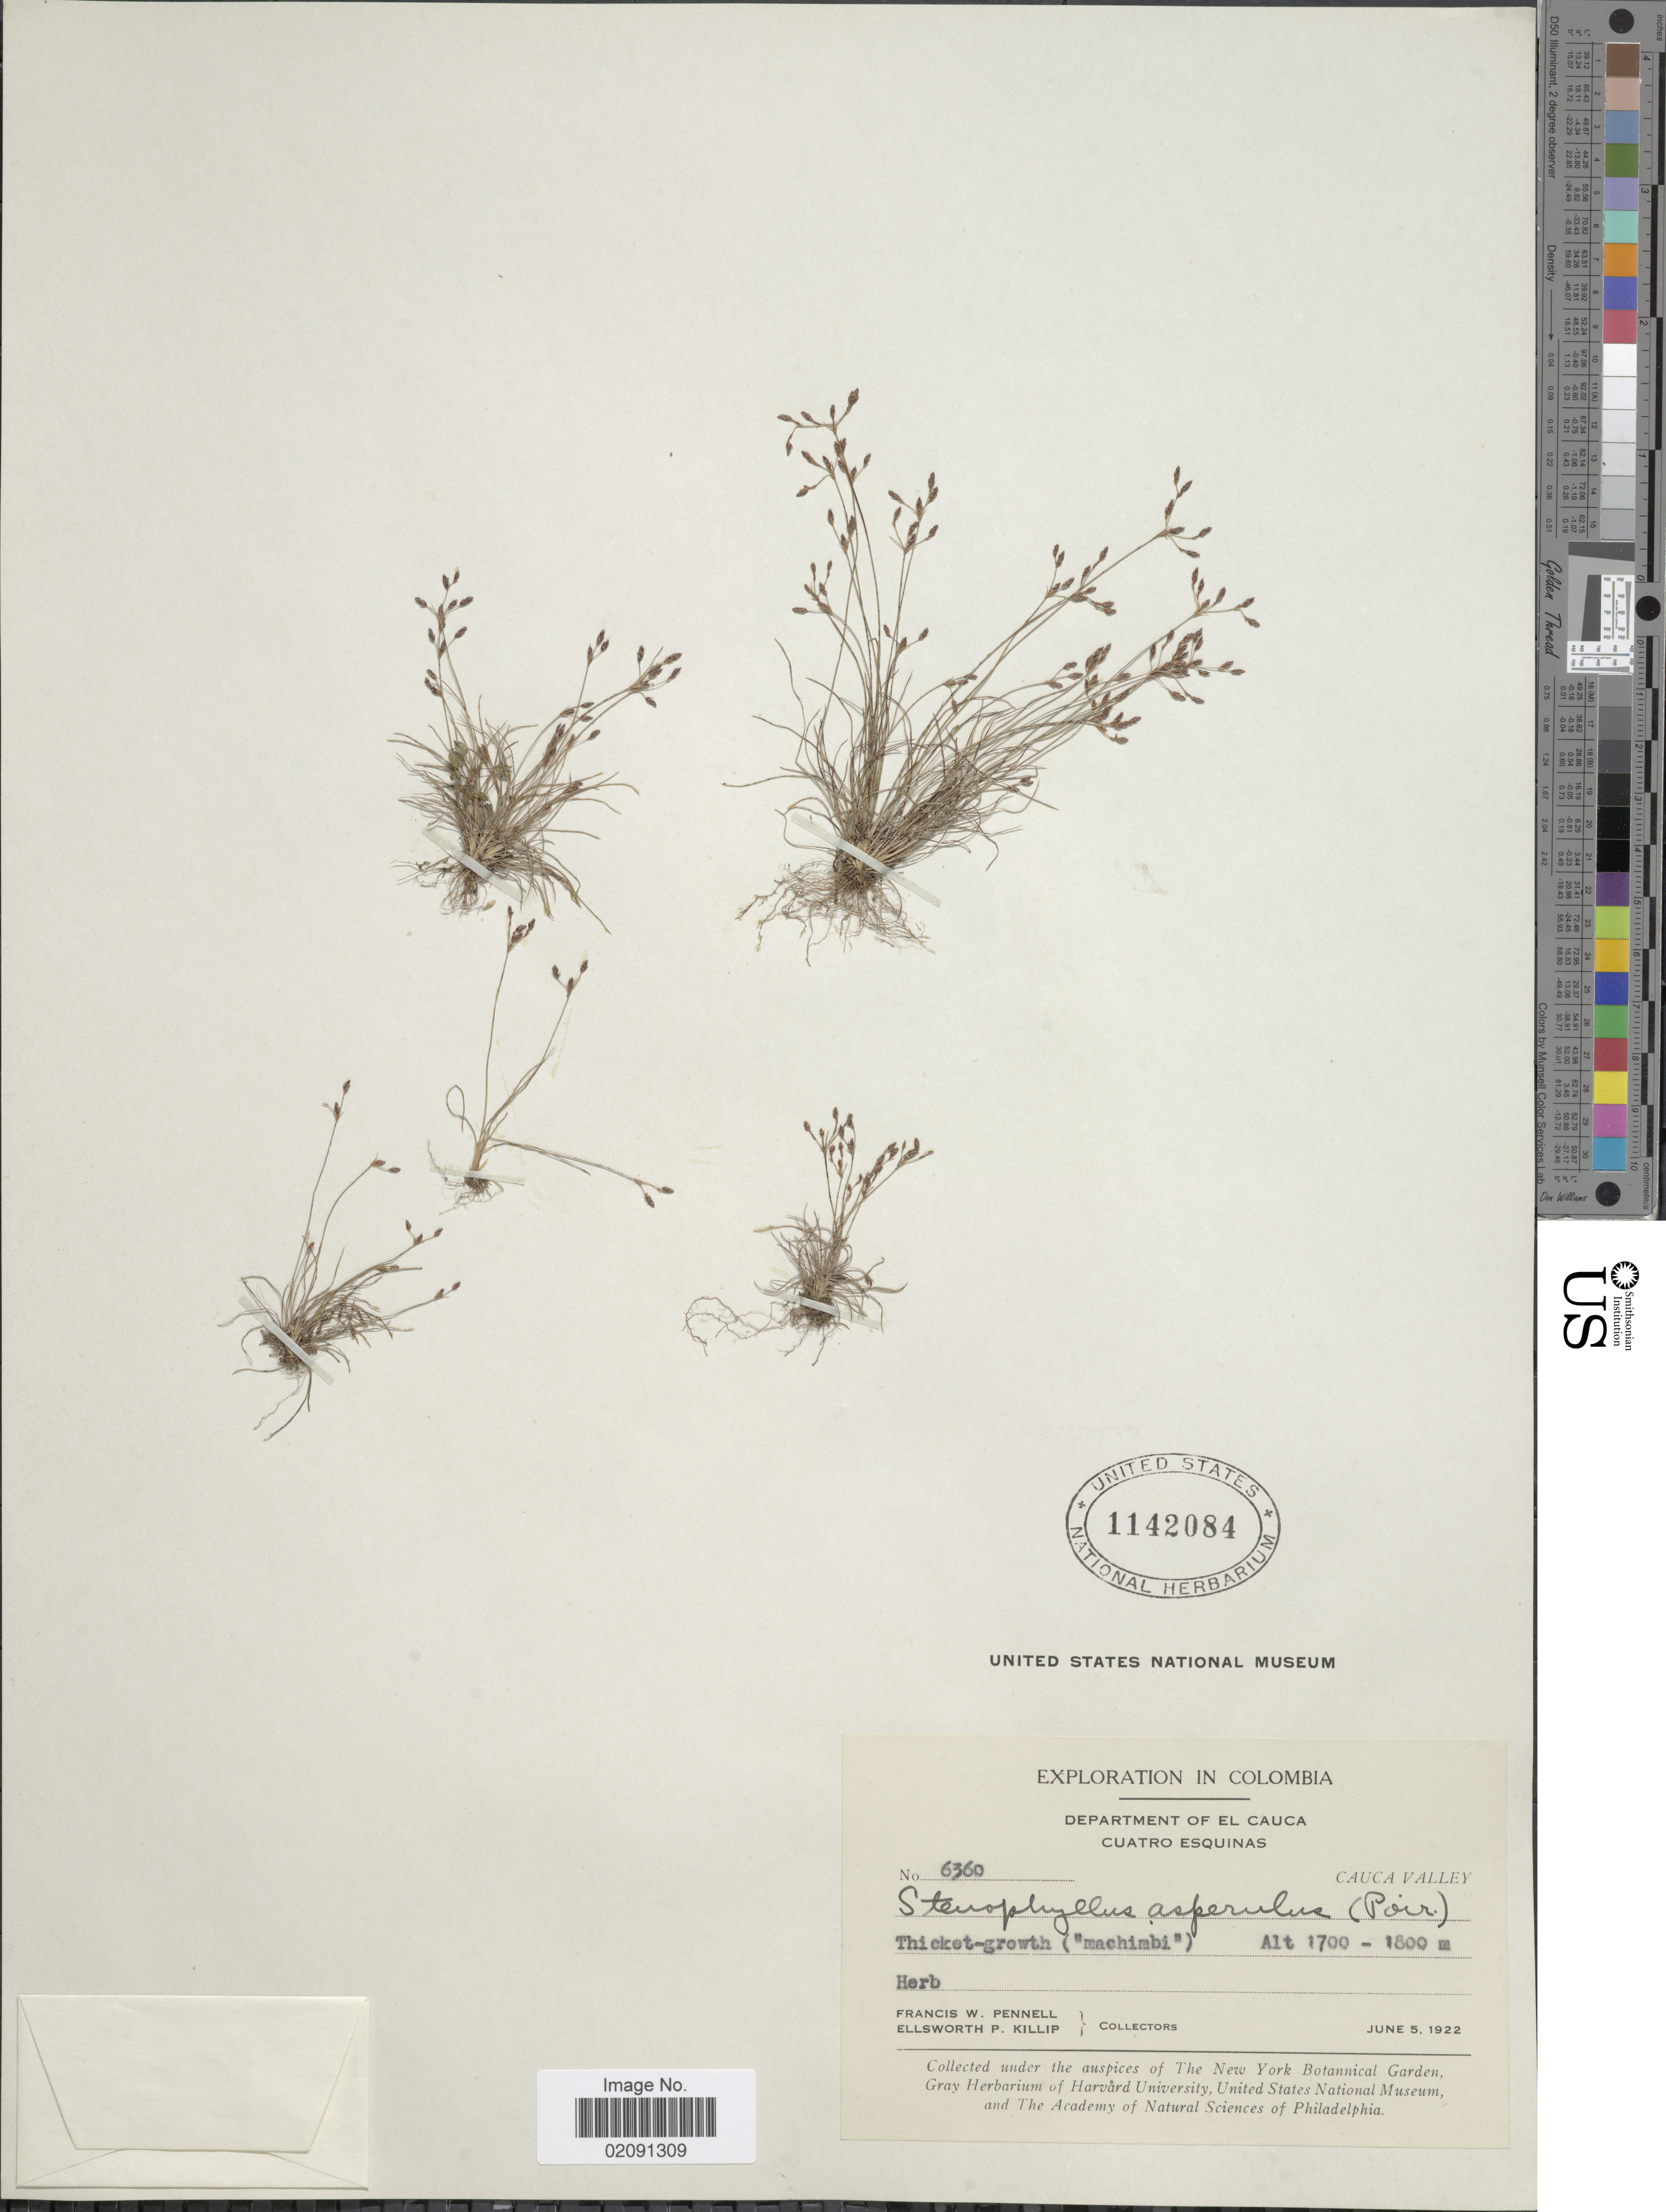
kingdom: Plantae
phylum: Tracheophyta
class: Liliopsida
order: Poales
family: Cyperaceae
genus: Bulbostylis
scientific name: Bulbostylis tenuifolia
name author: (Rudge) J.F. Macbr.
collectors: F. W. Pennell & E. P. Killip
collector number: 6360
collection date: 1922-06-05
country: Colombia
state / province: Cauca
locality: Cuatro Esquinas, Cauca Valley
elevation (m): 1700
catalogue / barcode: US 1142084